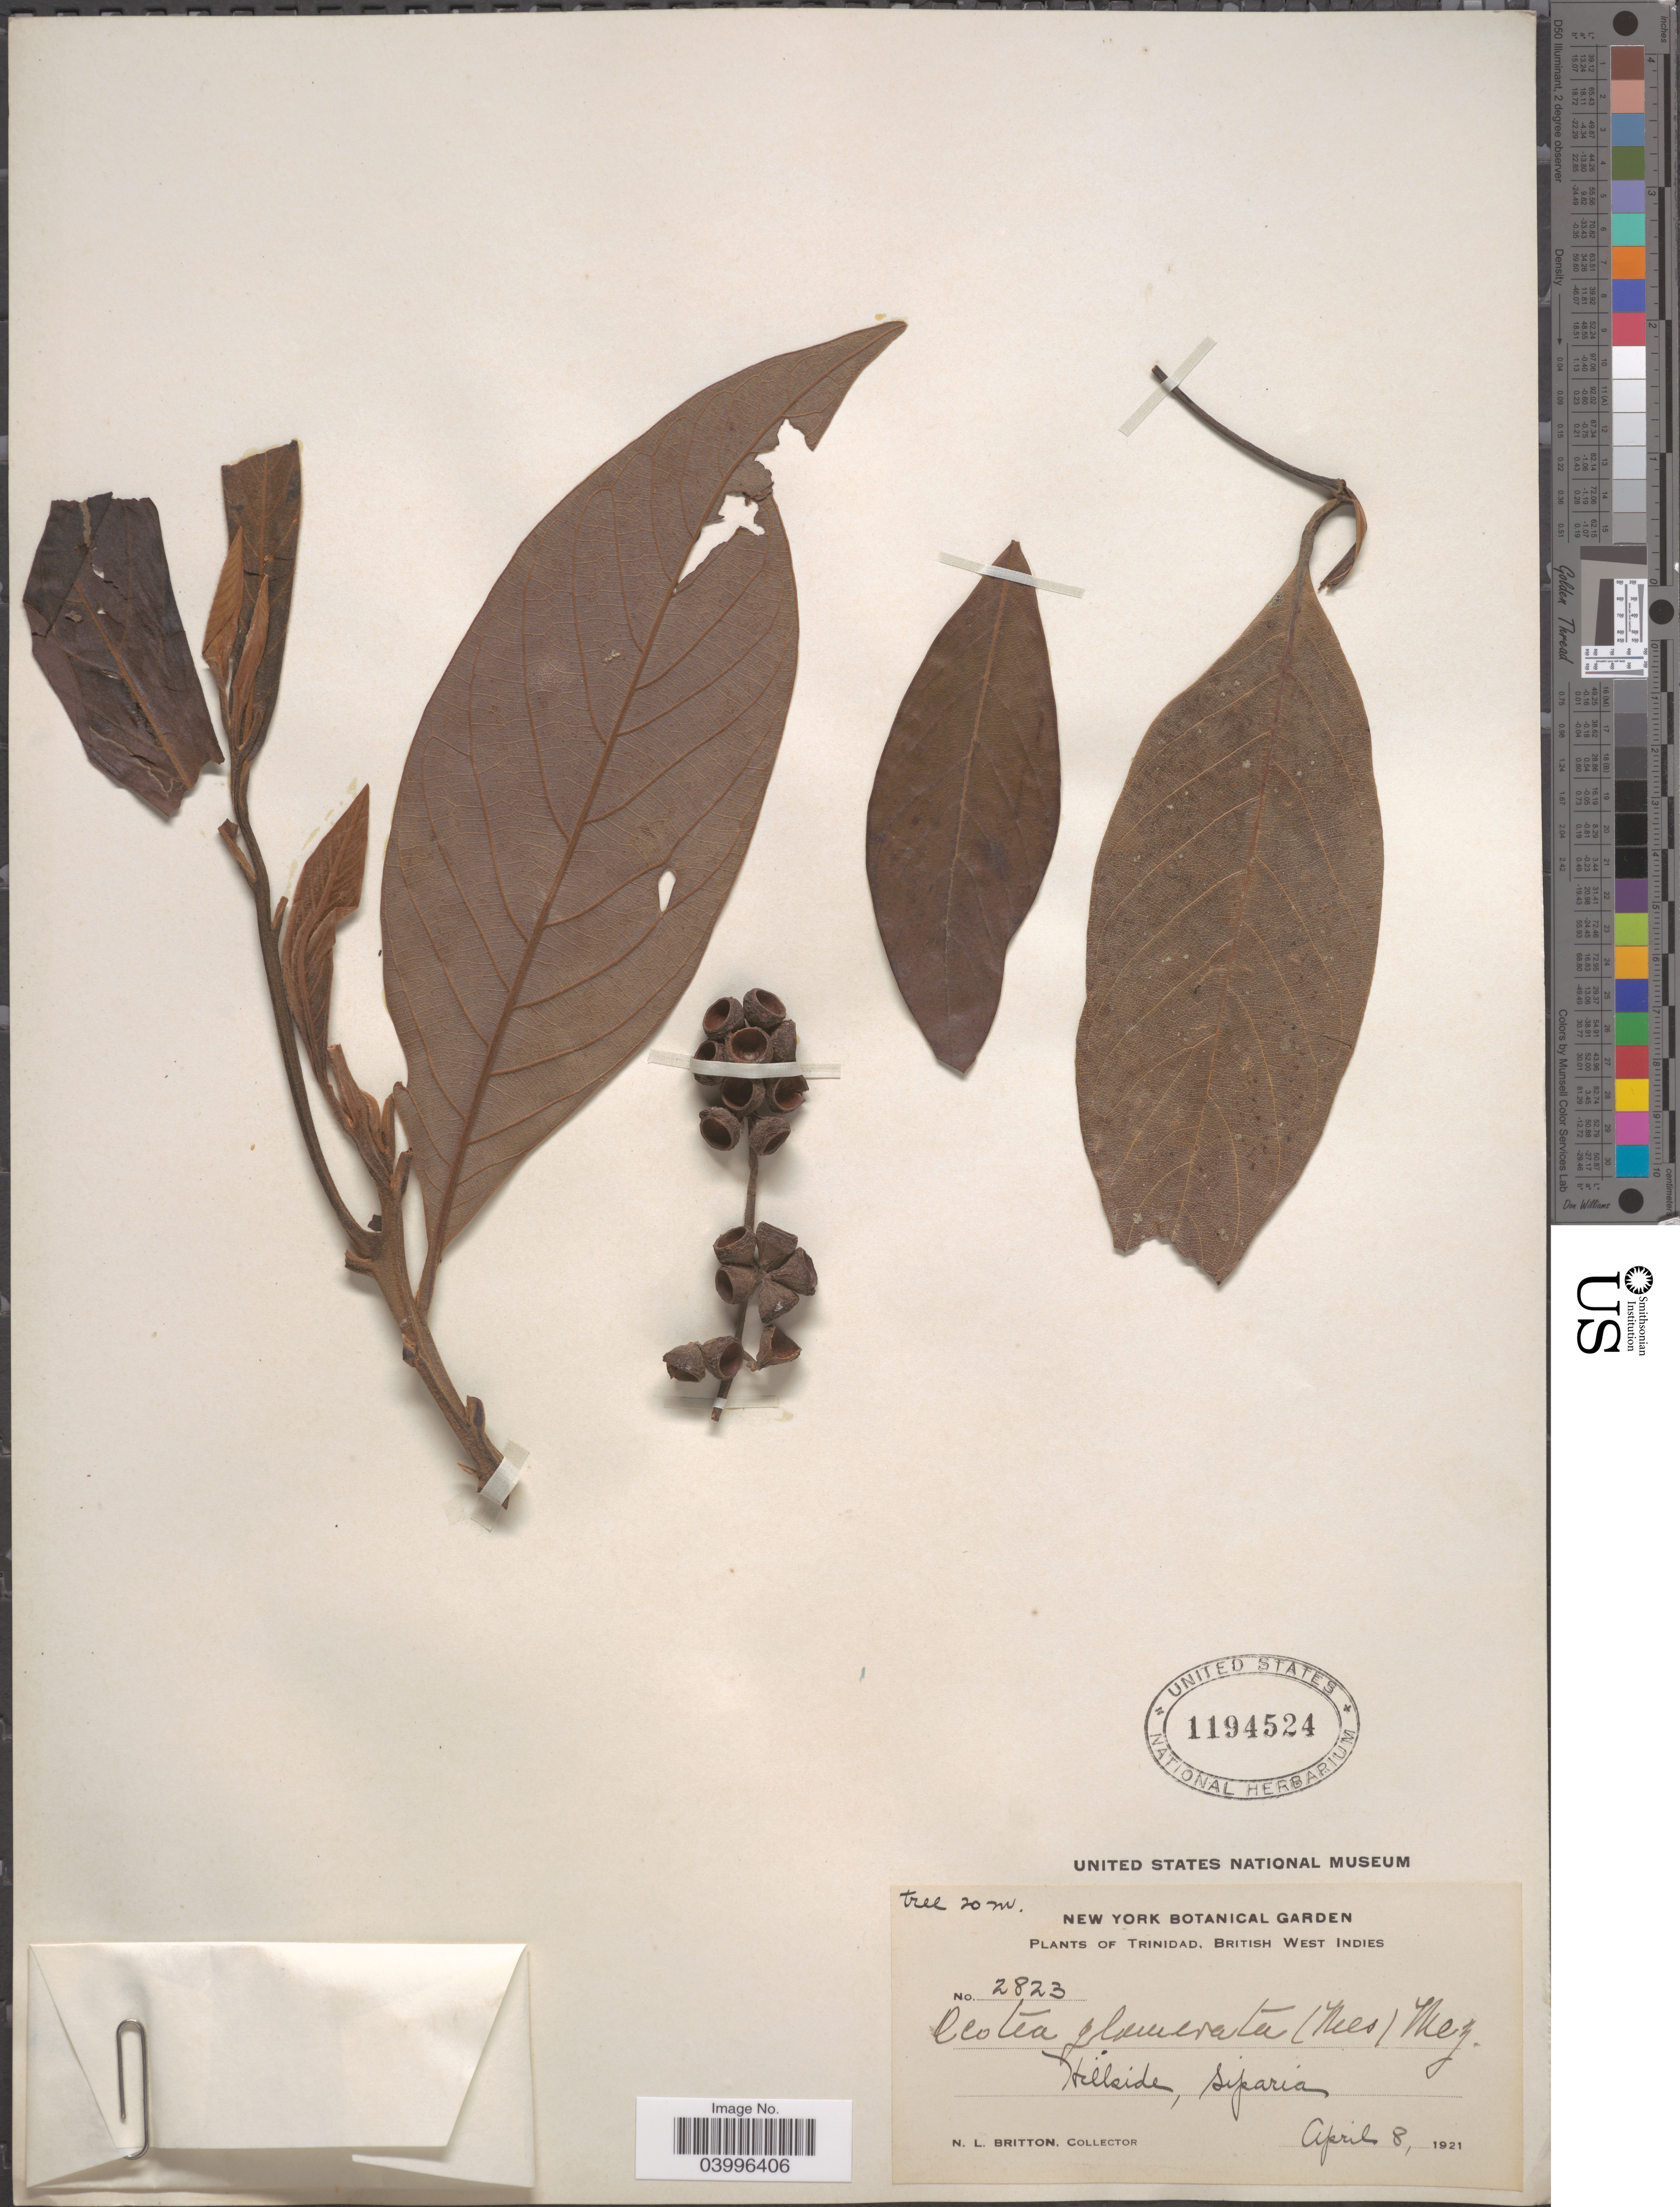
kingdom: Plantae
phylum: Tracheophyta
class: Magnoliopsida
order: Laurales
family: Lauraceae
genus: Ocotea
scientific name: Ocotea glomerata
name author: (Nees) Mez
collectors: N. Britton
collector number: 2823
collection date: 1921-04-08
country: Trinidad and Tobago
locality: Trinidad. British West Indies. Hillside, Siparia.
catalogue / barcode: US 1194524